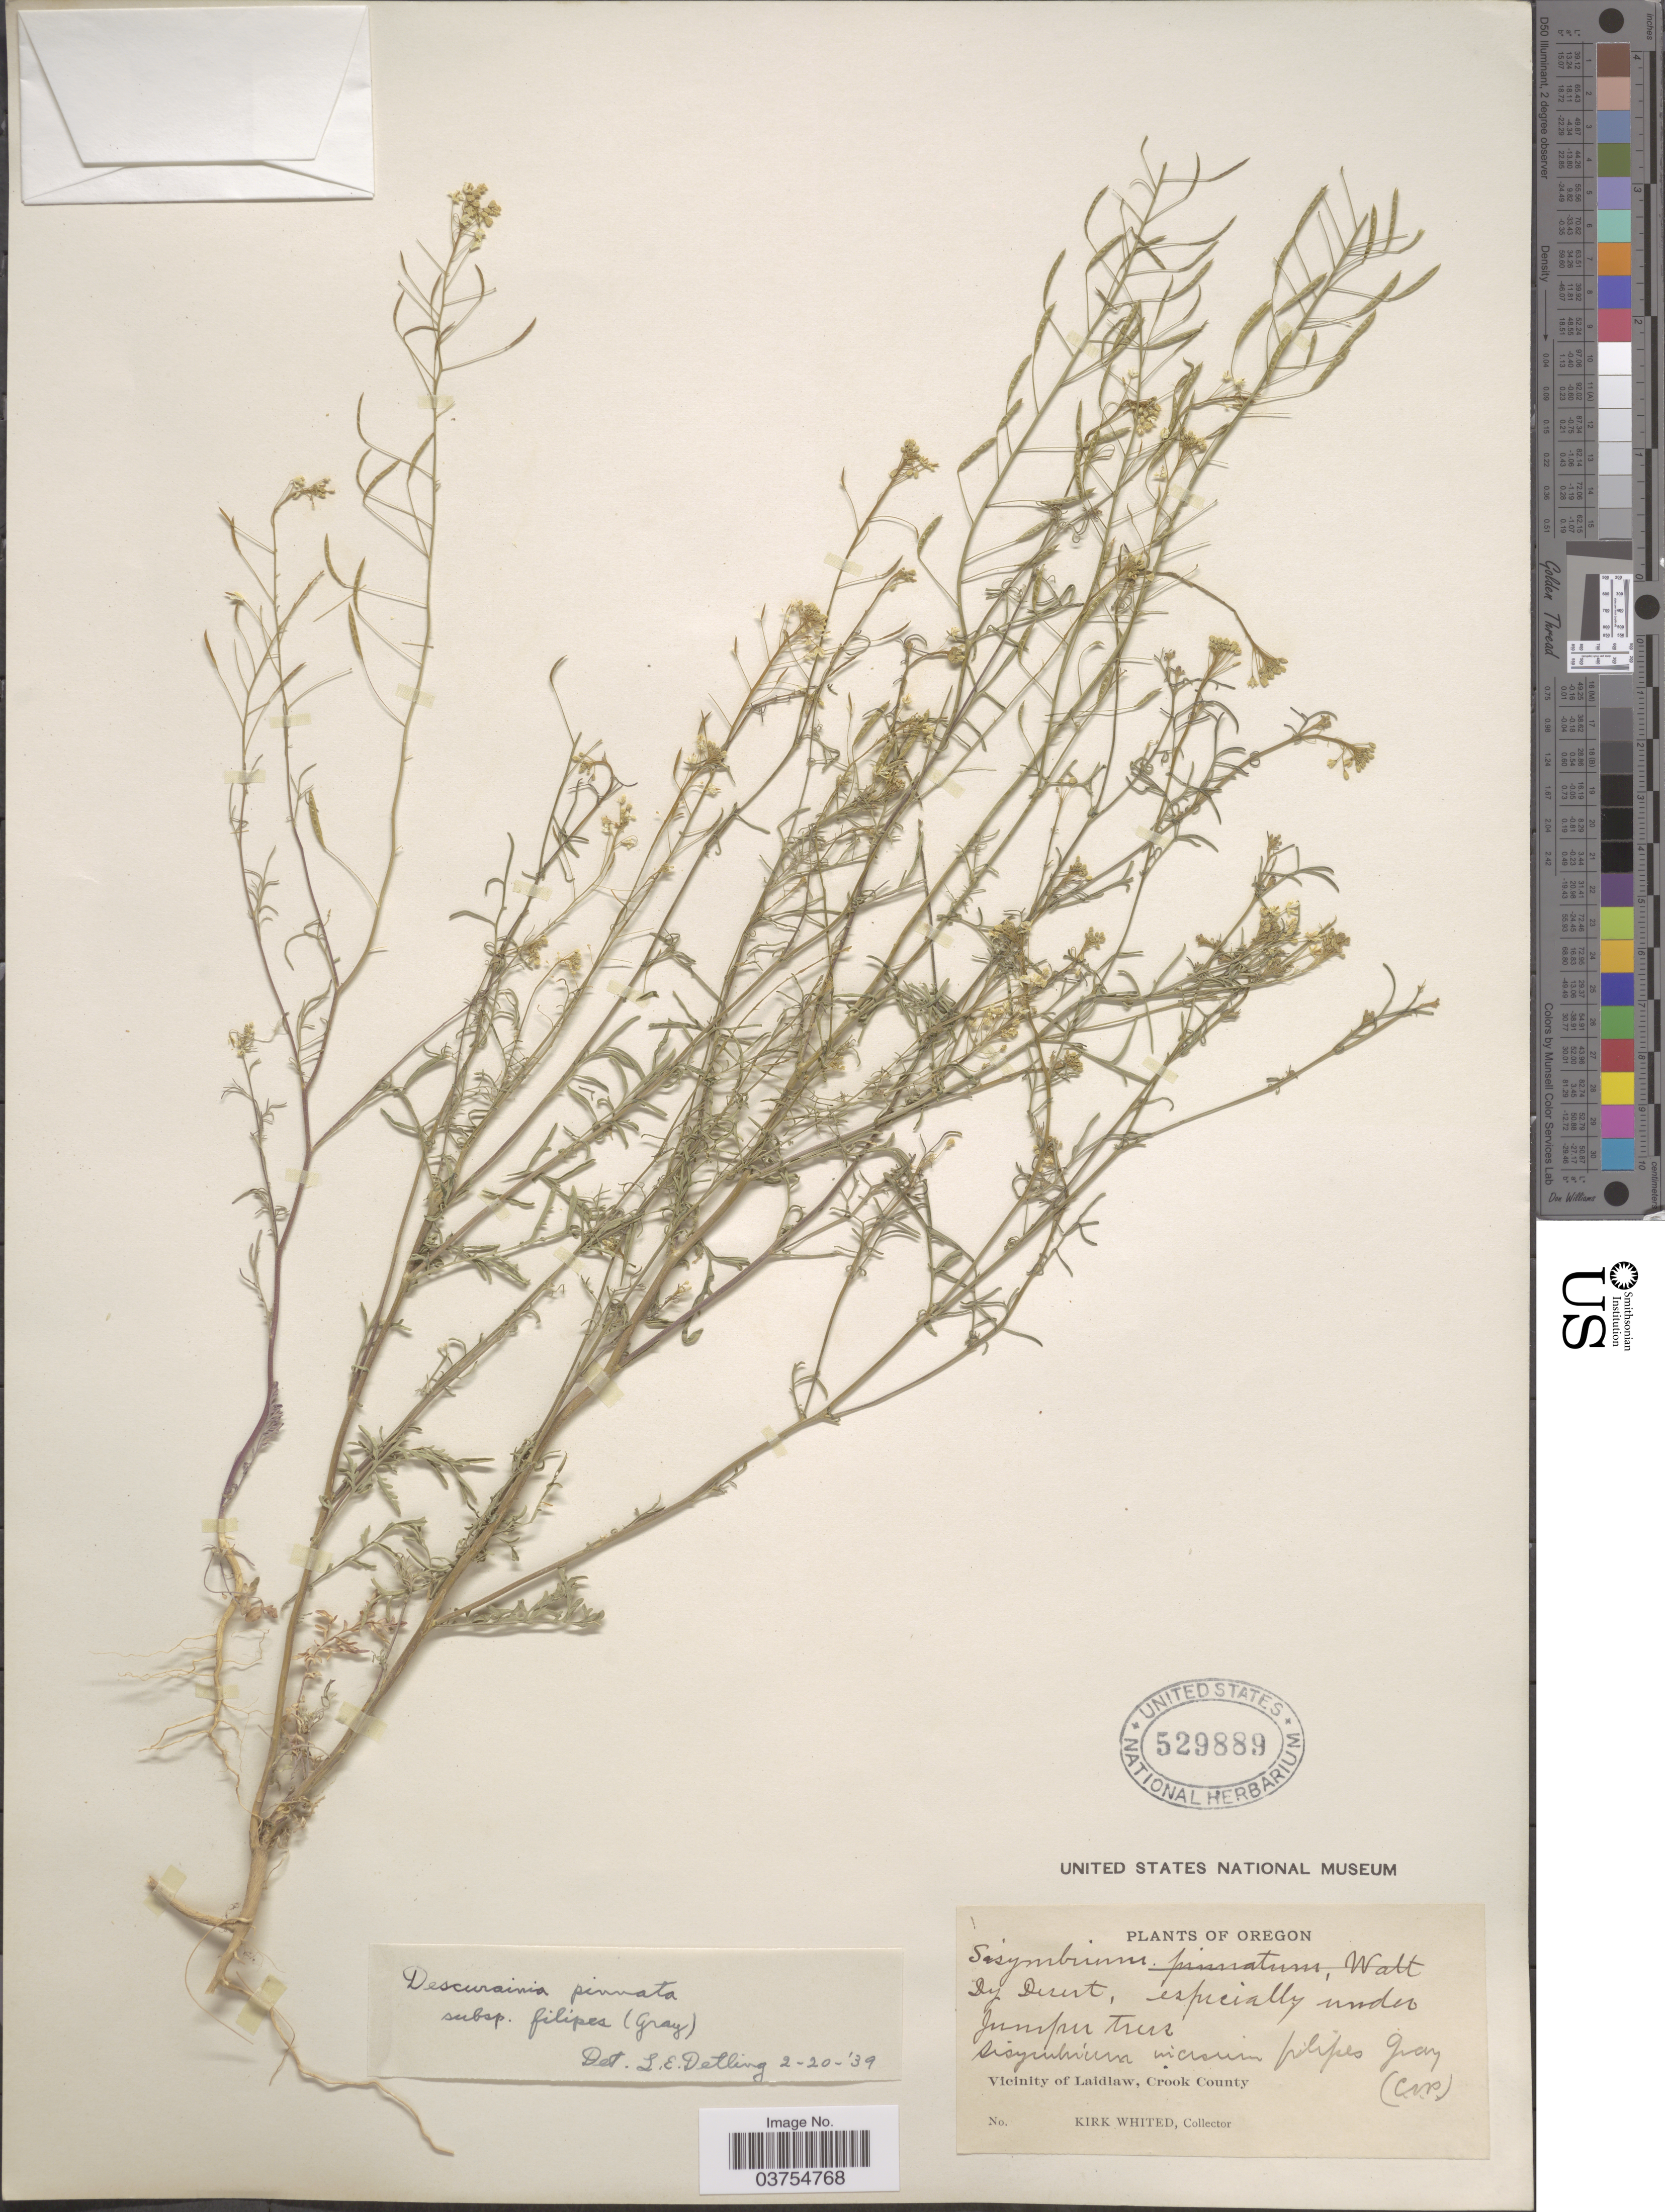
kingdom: Plantae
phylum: Tracheophyta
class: Magnoliopsida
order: Brassicales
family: Brassicaceae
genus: Descurainia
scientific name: Descurainia pinnata subsp. filipes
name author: (A. Gray) Detling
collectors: K. Whited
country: United States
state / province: Oregon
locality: Vicinity of Laidlaw, Crook County.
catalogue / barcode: US 529889